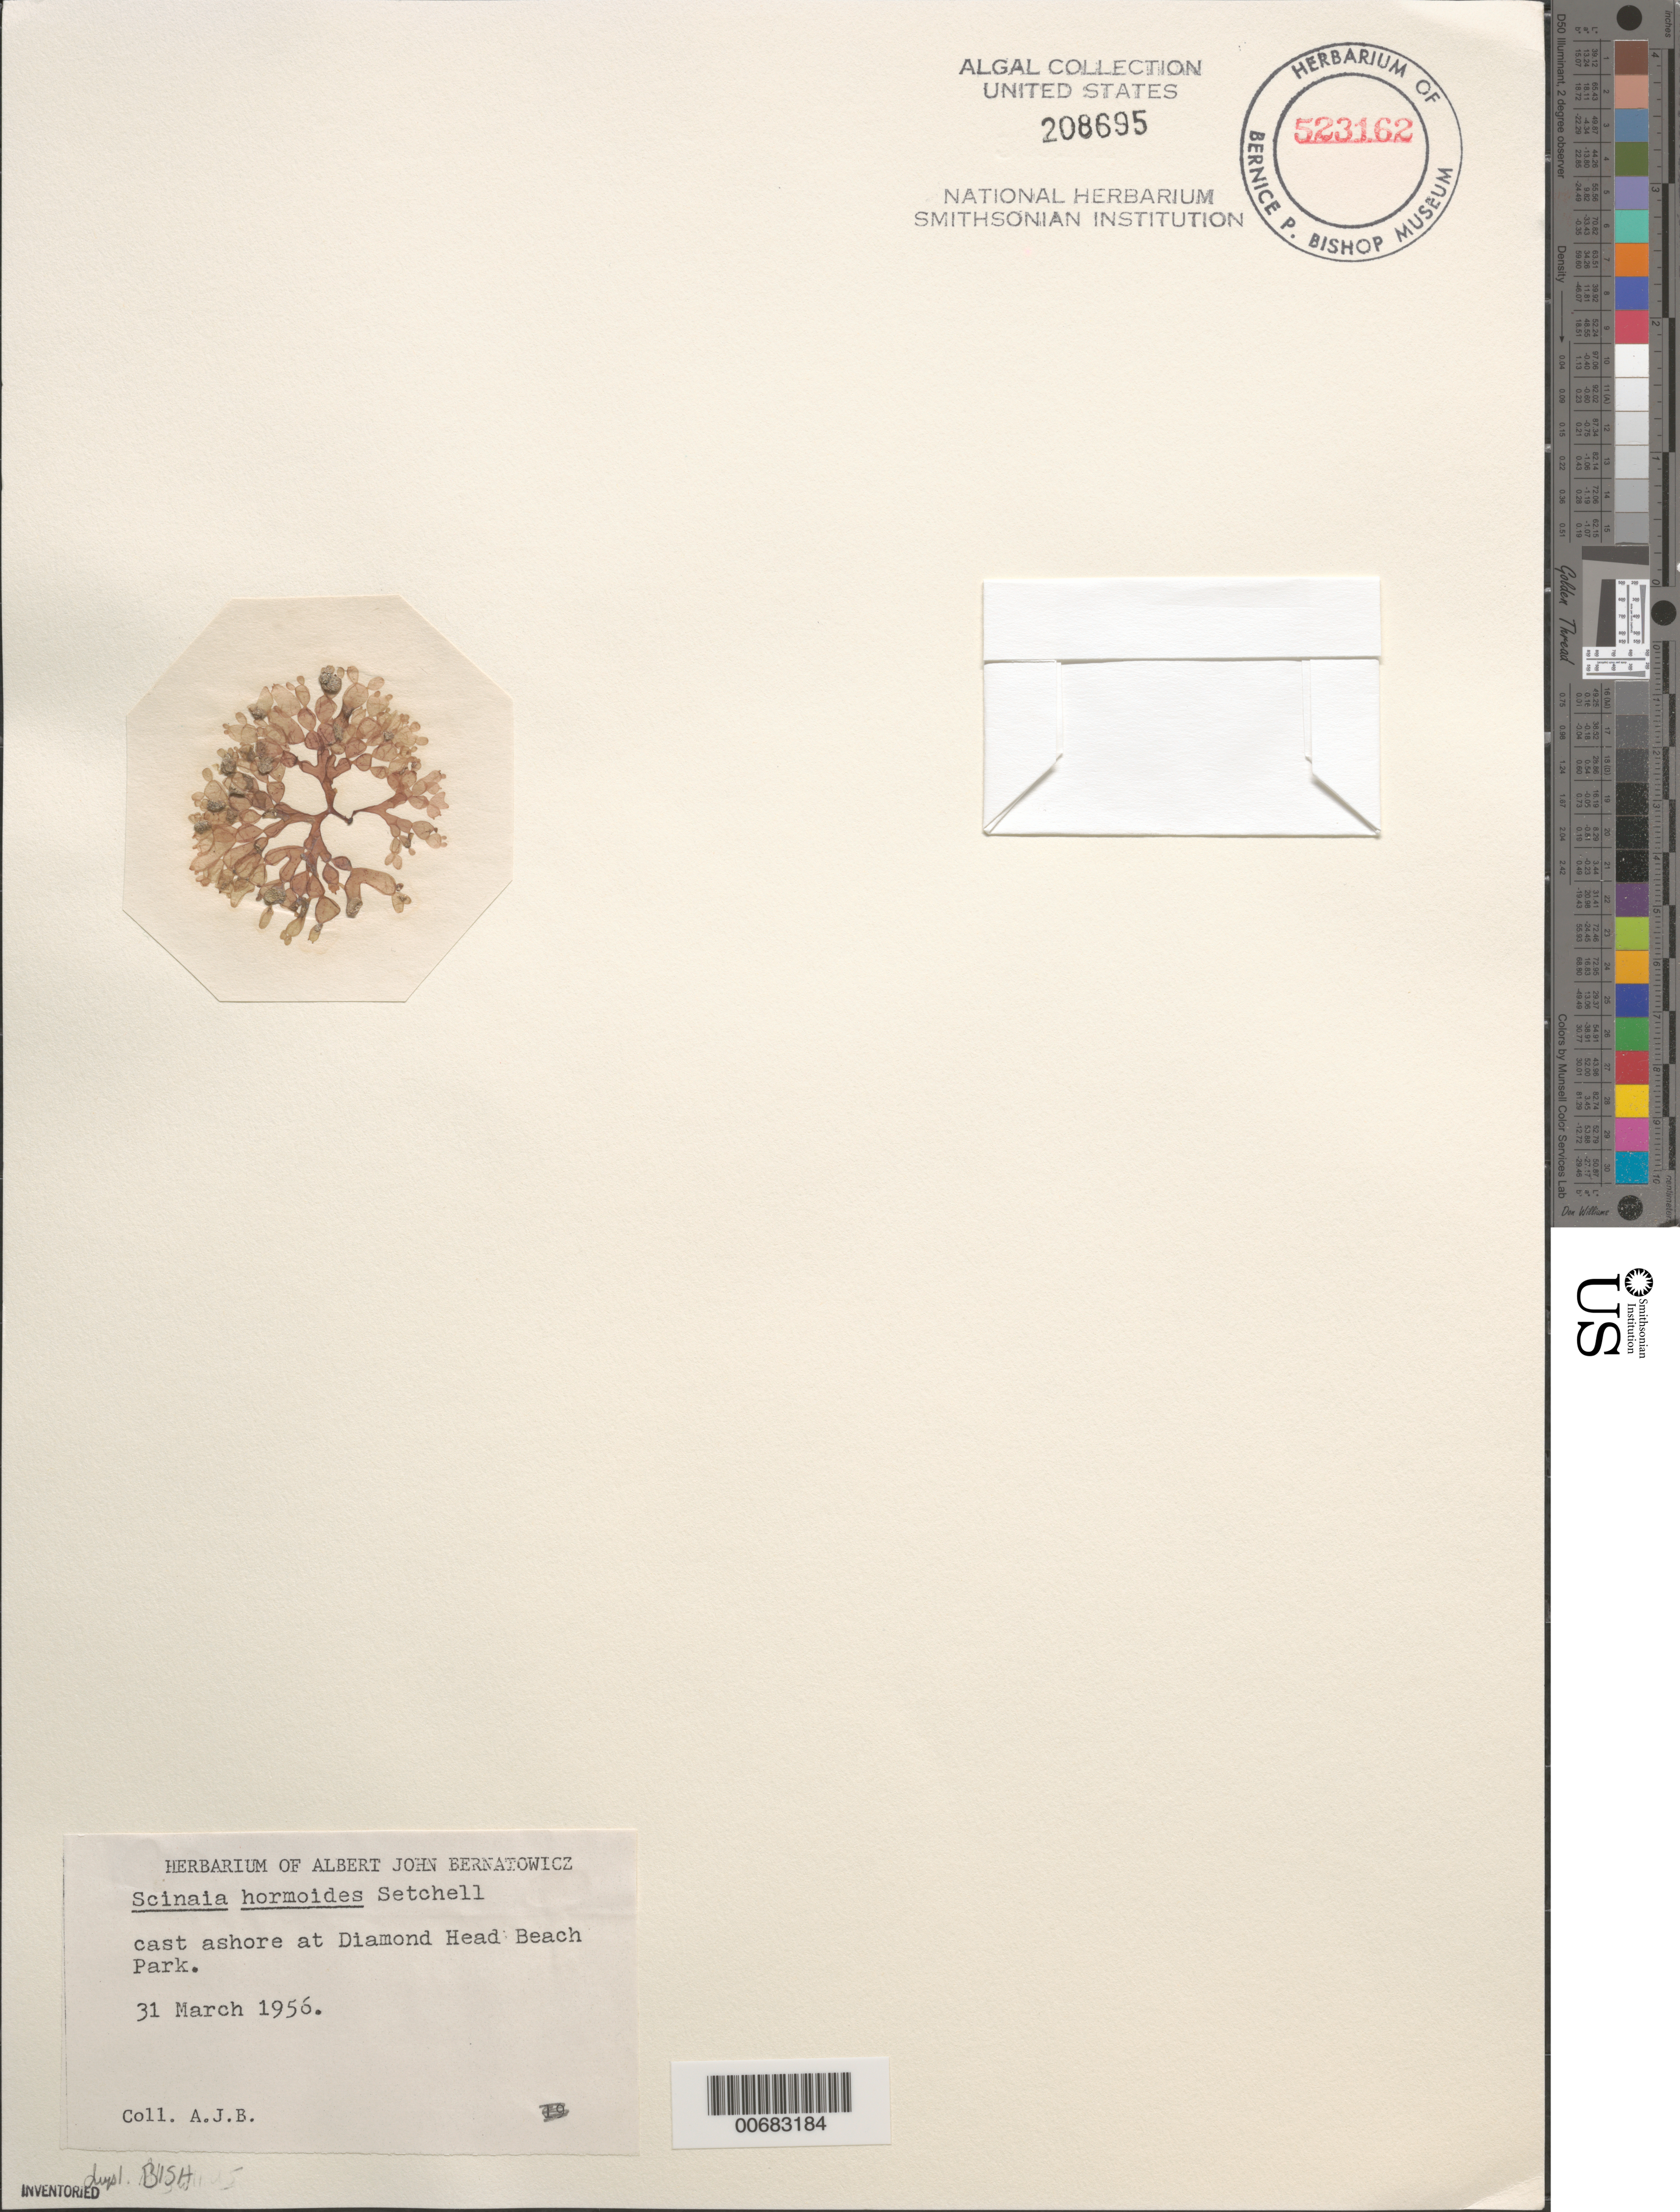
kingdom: Plantae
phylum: Rhodophyta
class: Florideophyceae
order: Nemaliales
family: Scinaiaceae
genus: Scinaia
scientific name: Scinaia hormoides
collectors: A. Bernatowicz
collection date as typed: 31 Mar 1956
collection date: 1956-03-31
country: United States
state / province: Hawaii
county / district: Honolulu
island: Oahu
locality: Diamond Head Beach Park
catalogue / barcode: US 208695